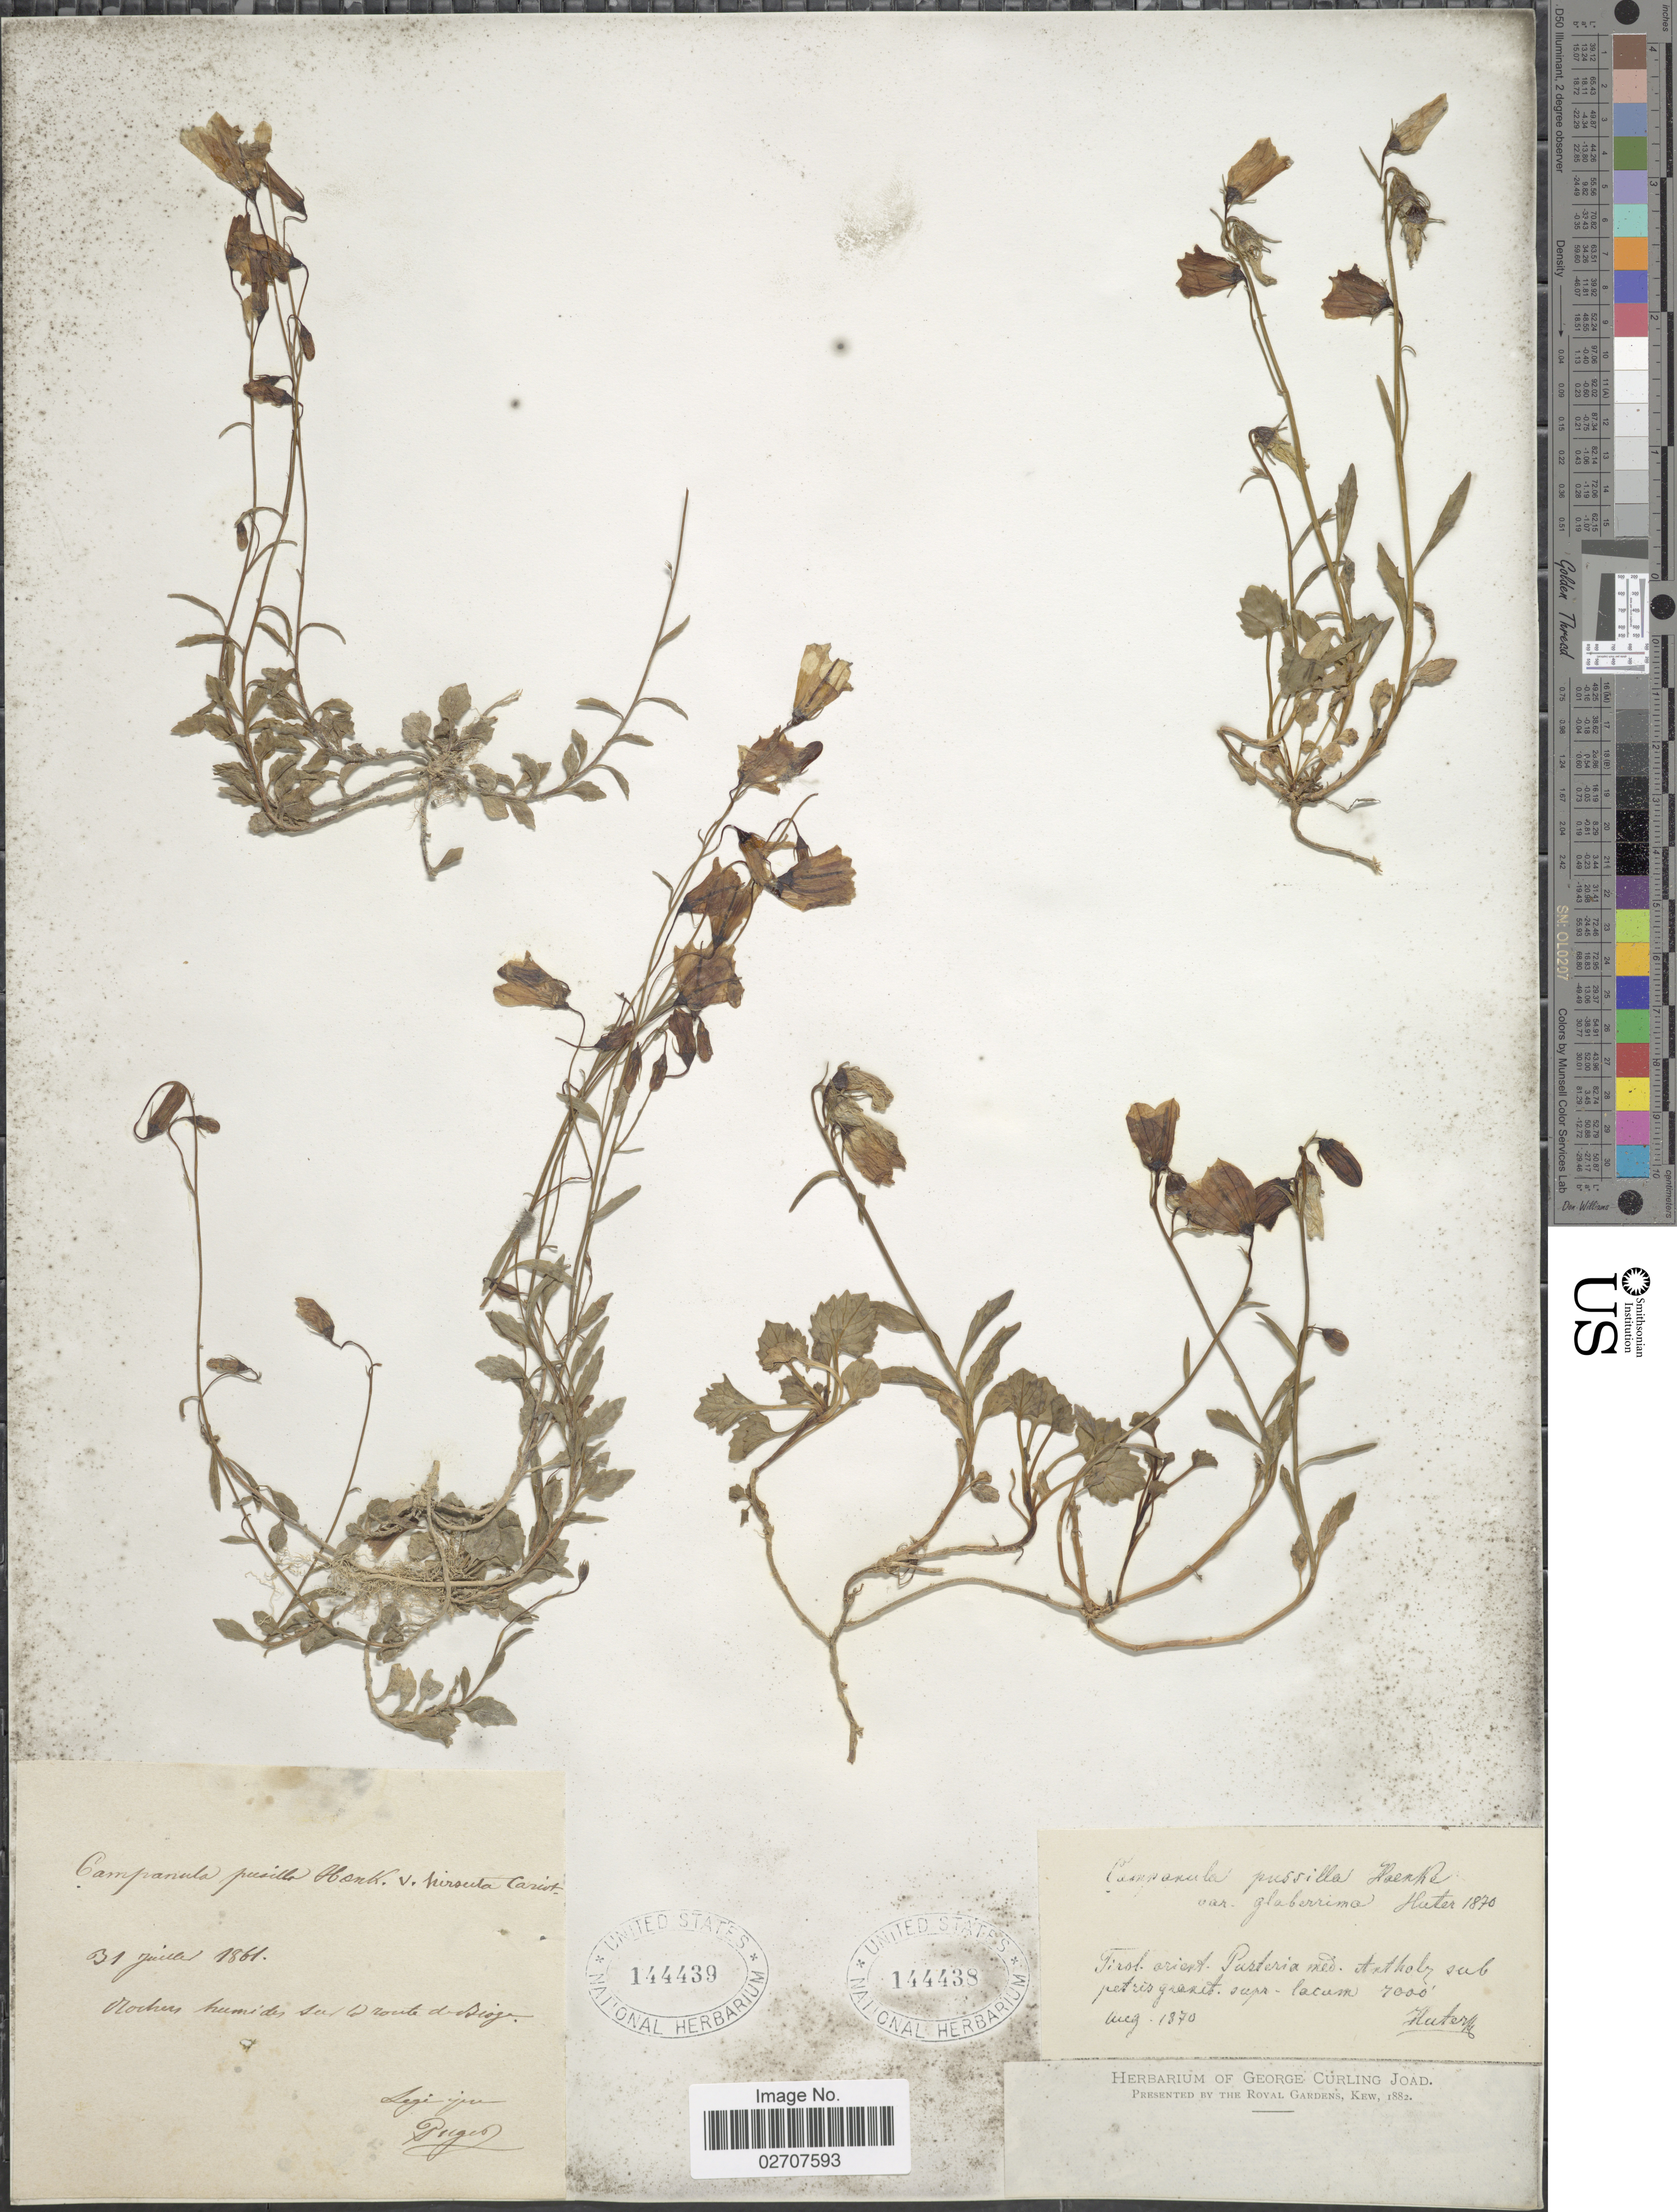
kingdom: Plantae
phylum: Tracheophyta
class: Magnoliopsida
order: Asterales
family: Campanulaceae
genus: Campanula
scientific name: Campanula cochleariifolia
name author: Lam.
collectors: -. Puget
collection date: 1861-07-31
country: France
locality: Sur le route de Bioge [interpreted]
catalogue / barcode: US 144439-2